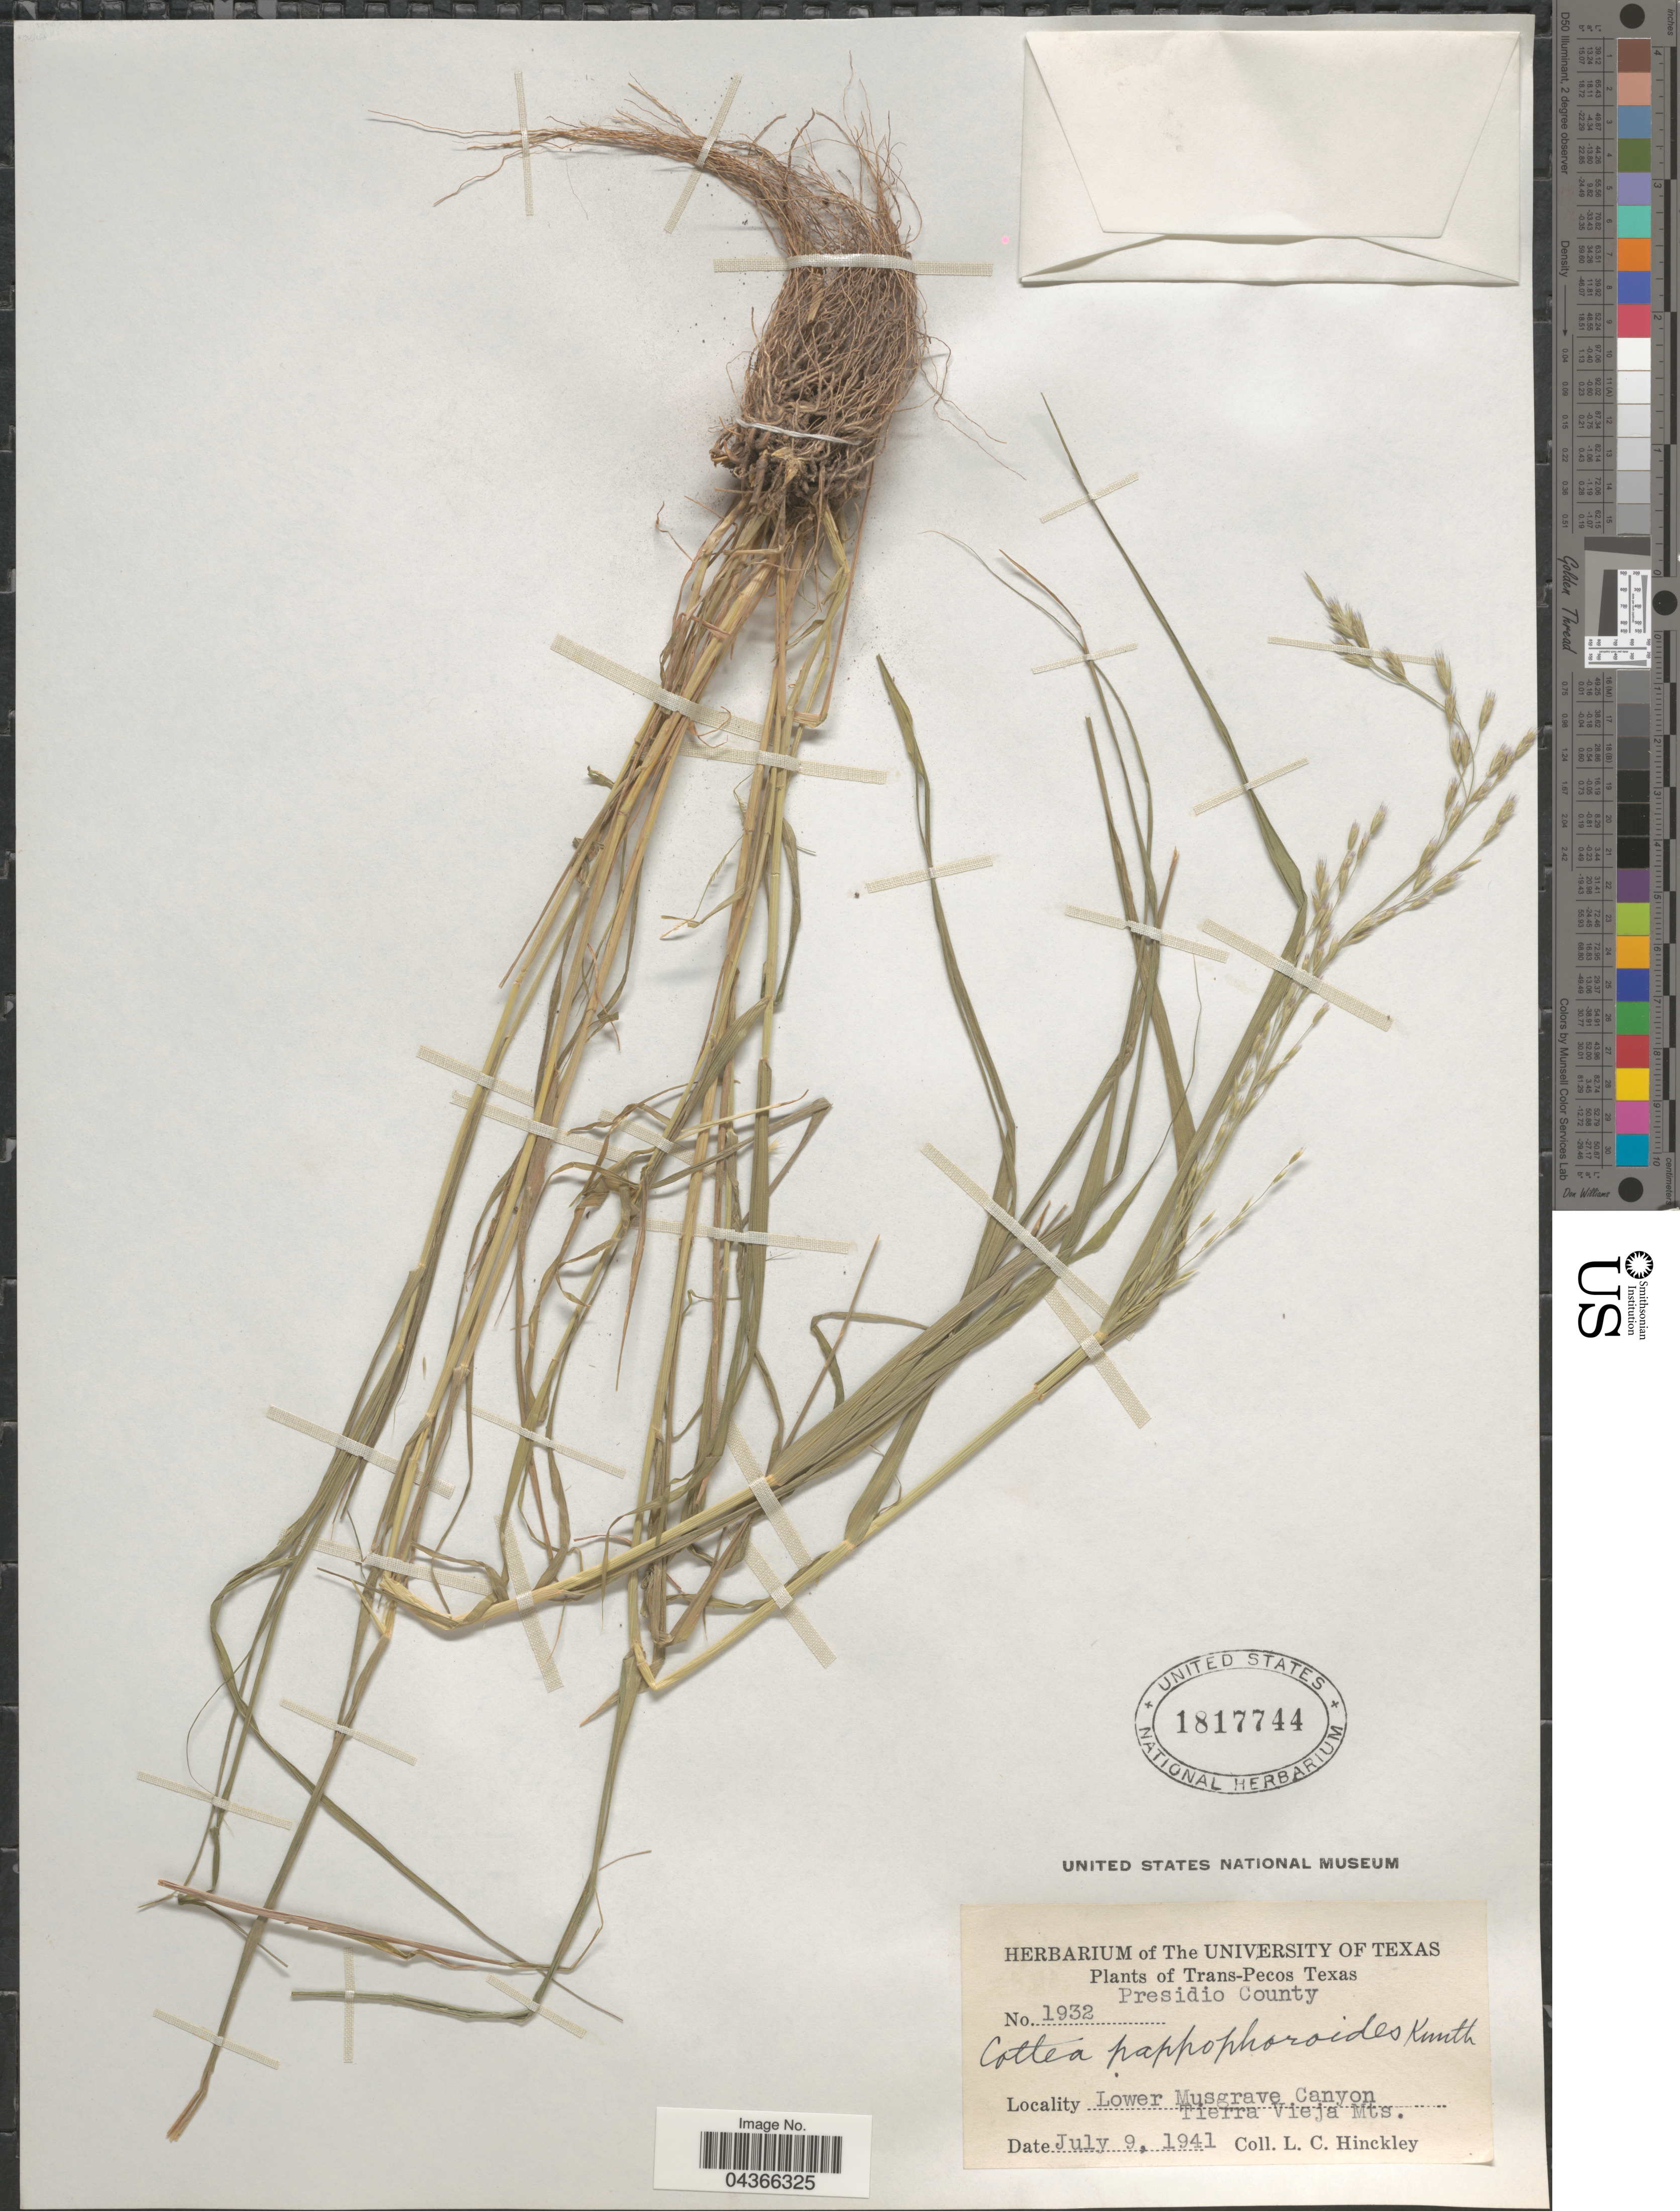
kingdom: Plantae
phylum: Tracheophyta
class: Liliopsida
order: Poales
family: Poaceae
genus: Cottea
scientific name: Cottea pappophoroides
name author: Kunth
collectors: L. Hinckley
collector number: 1932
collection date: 1941-07-09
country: United States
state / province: Texas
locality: Trans-Pecos. Presidio County. Lower Musgrave Canyon. Tierra Vieja Mts.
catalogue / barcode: US 1817744